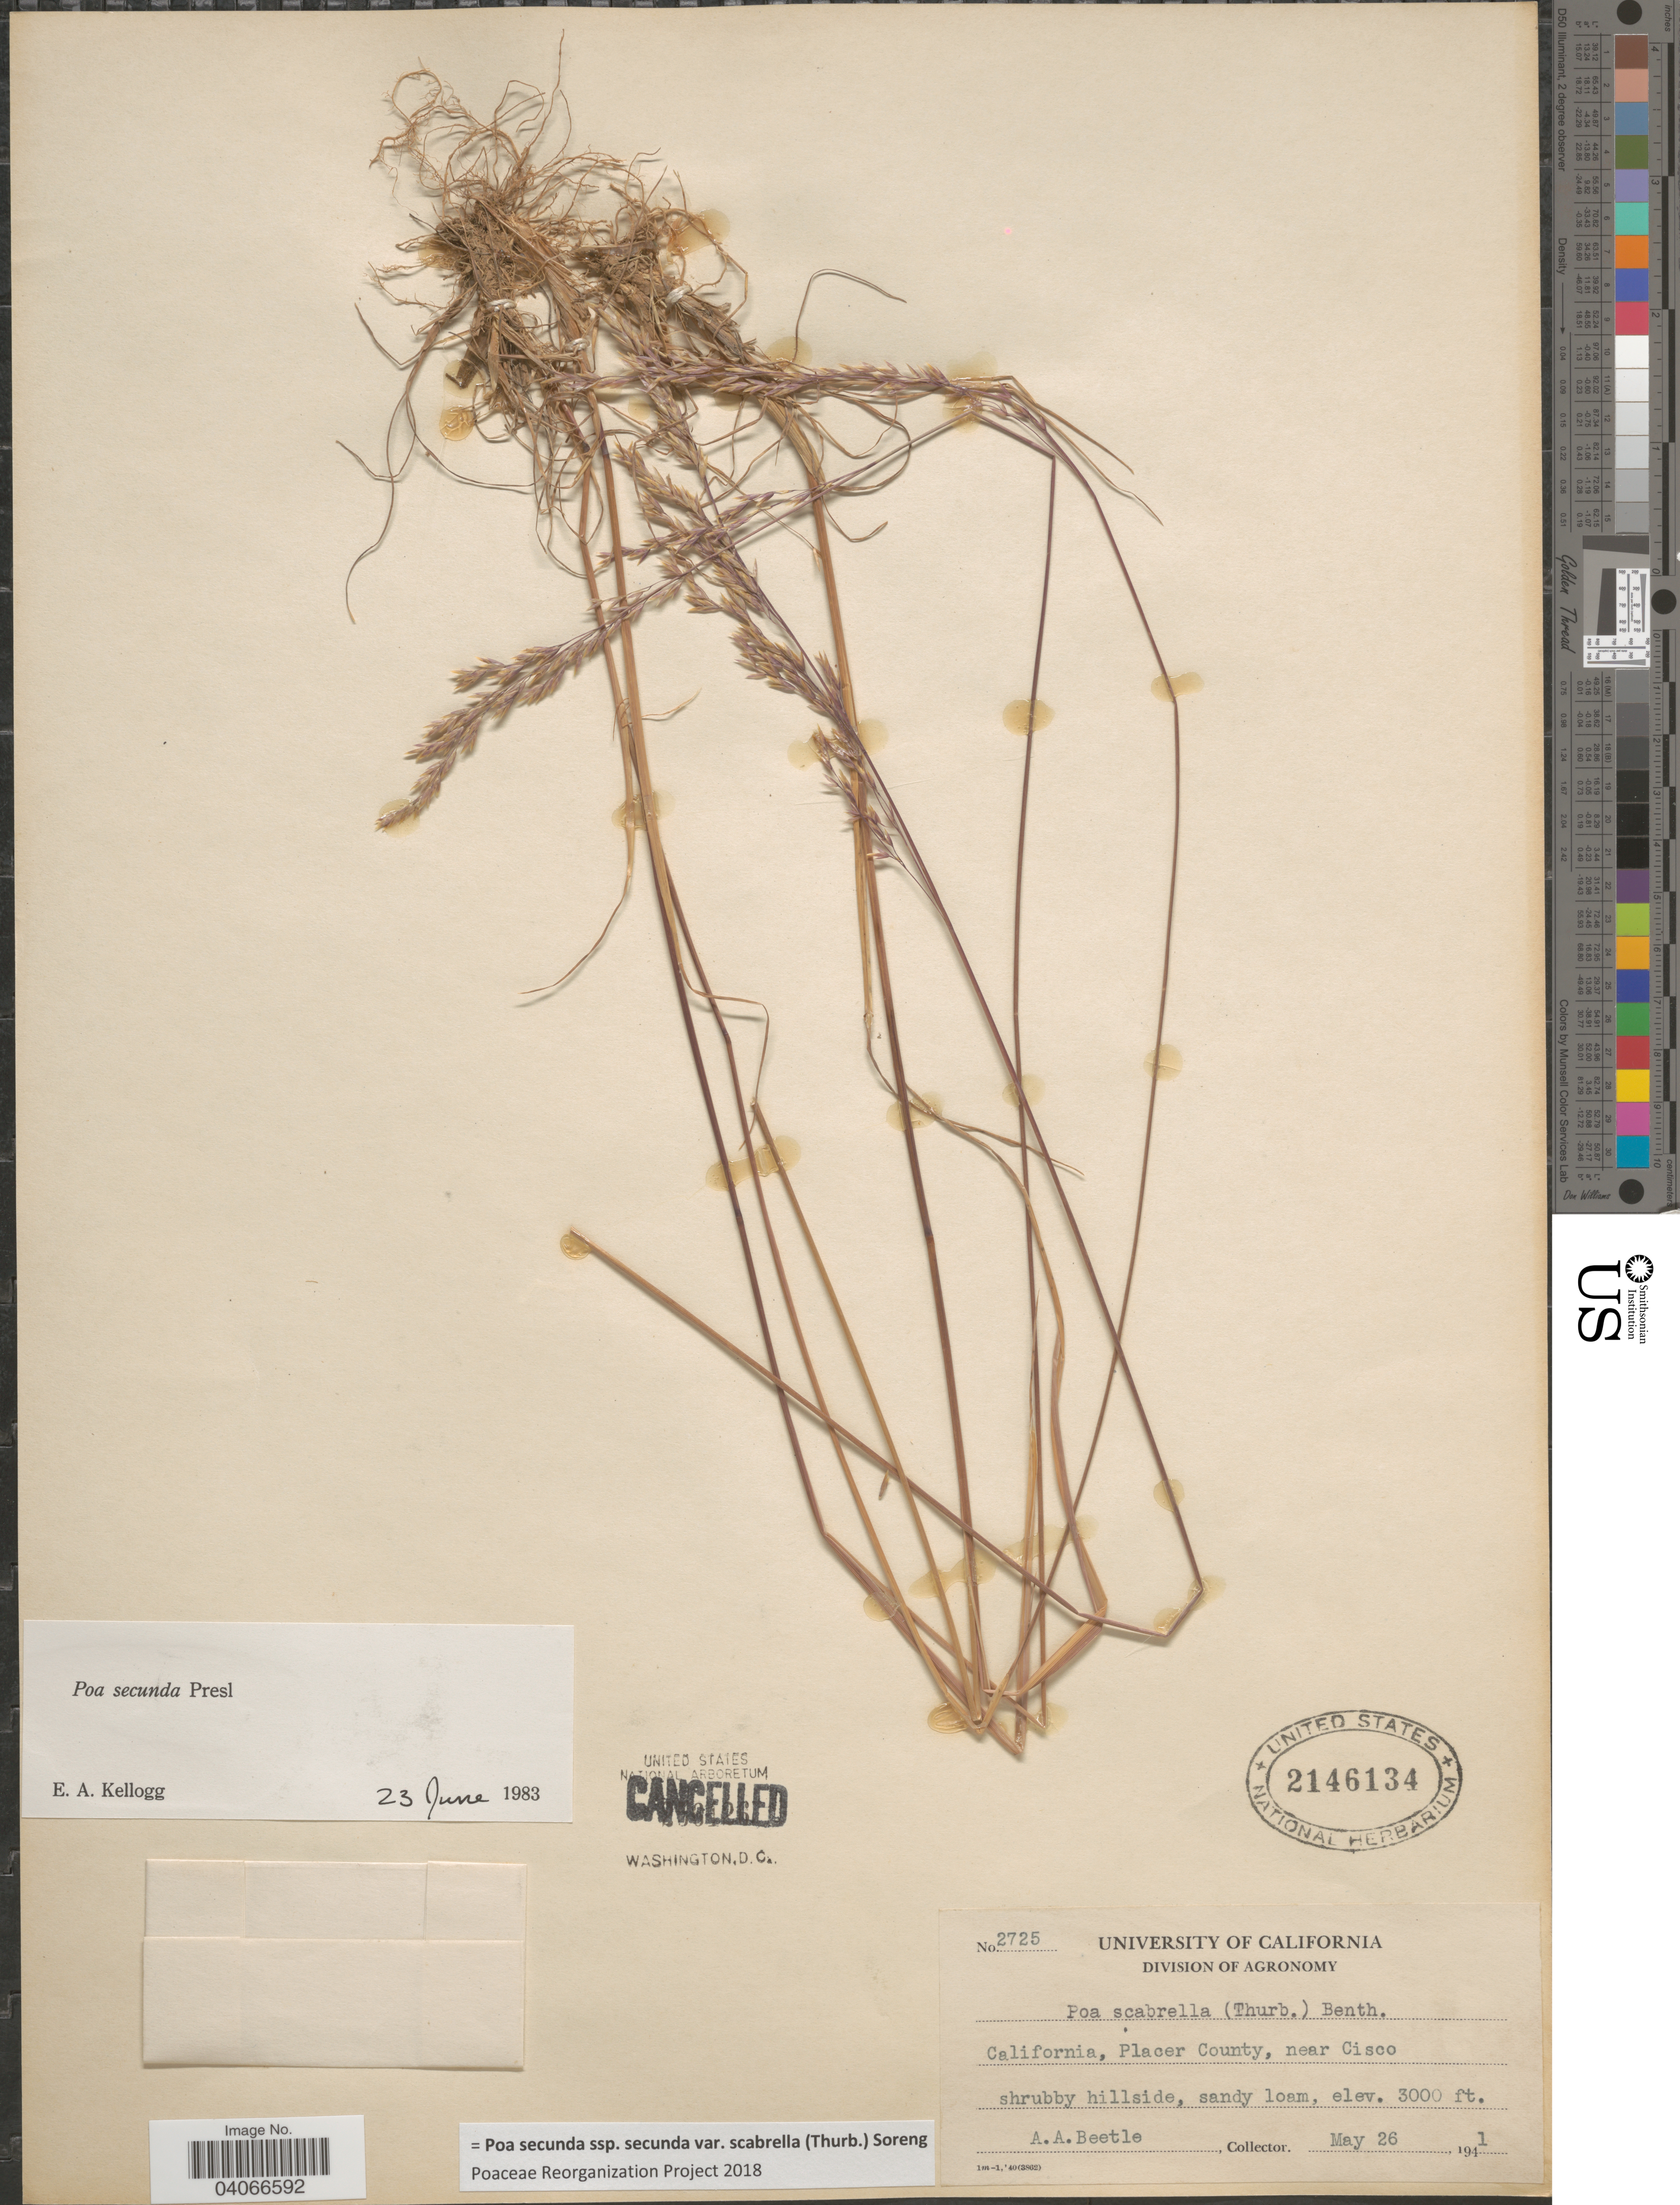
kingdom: Plantae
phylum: Tracheophyta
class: Liliopsida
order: Poales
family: Poaceae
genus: Poa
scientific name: Poa secunda subsp. secunda var. scabrella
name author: (Thurb.) Soreng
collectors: A. A. Beetle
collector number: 2725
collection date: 1941-05-26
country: United States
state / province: California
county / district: Placer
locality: Placer County, near Cisco. Shrubby hillside.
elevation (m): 914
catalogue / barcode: US 2146134